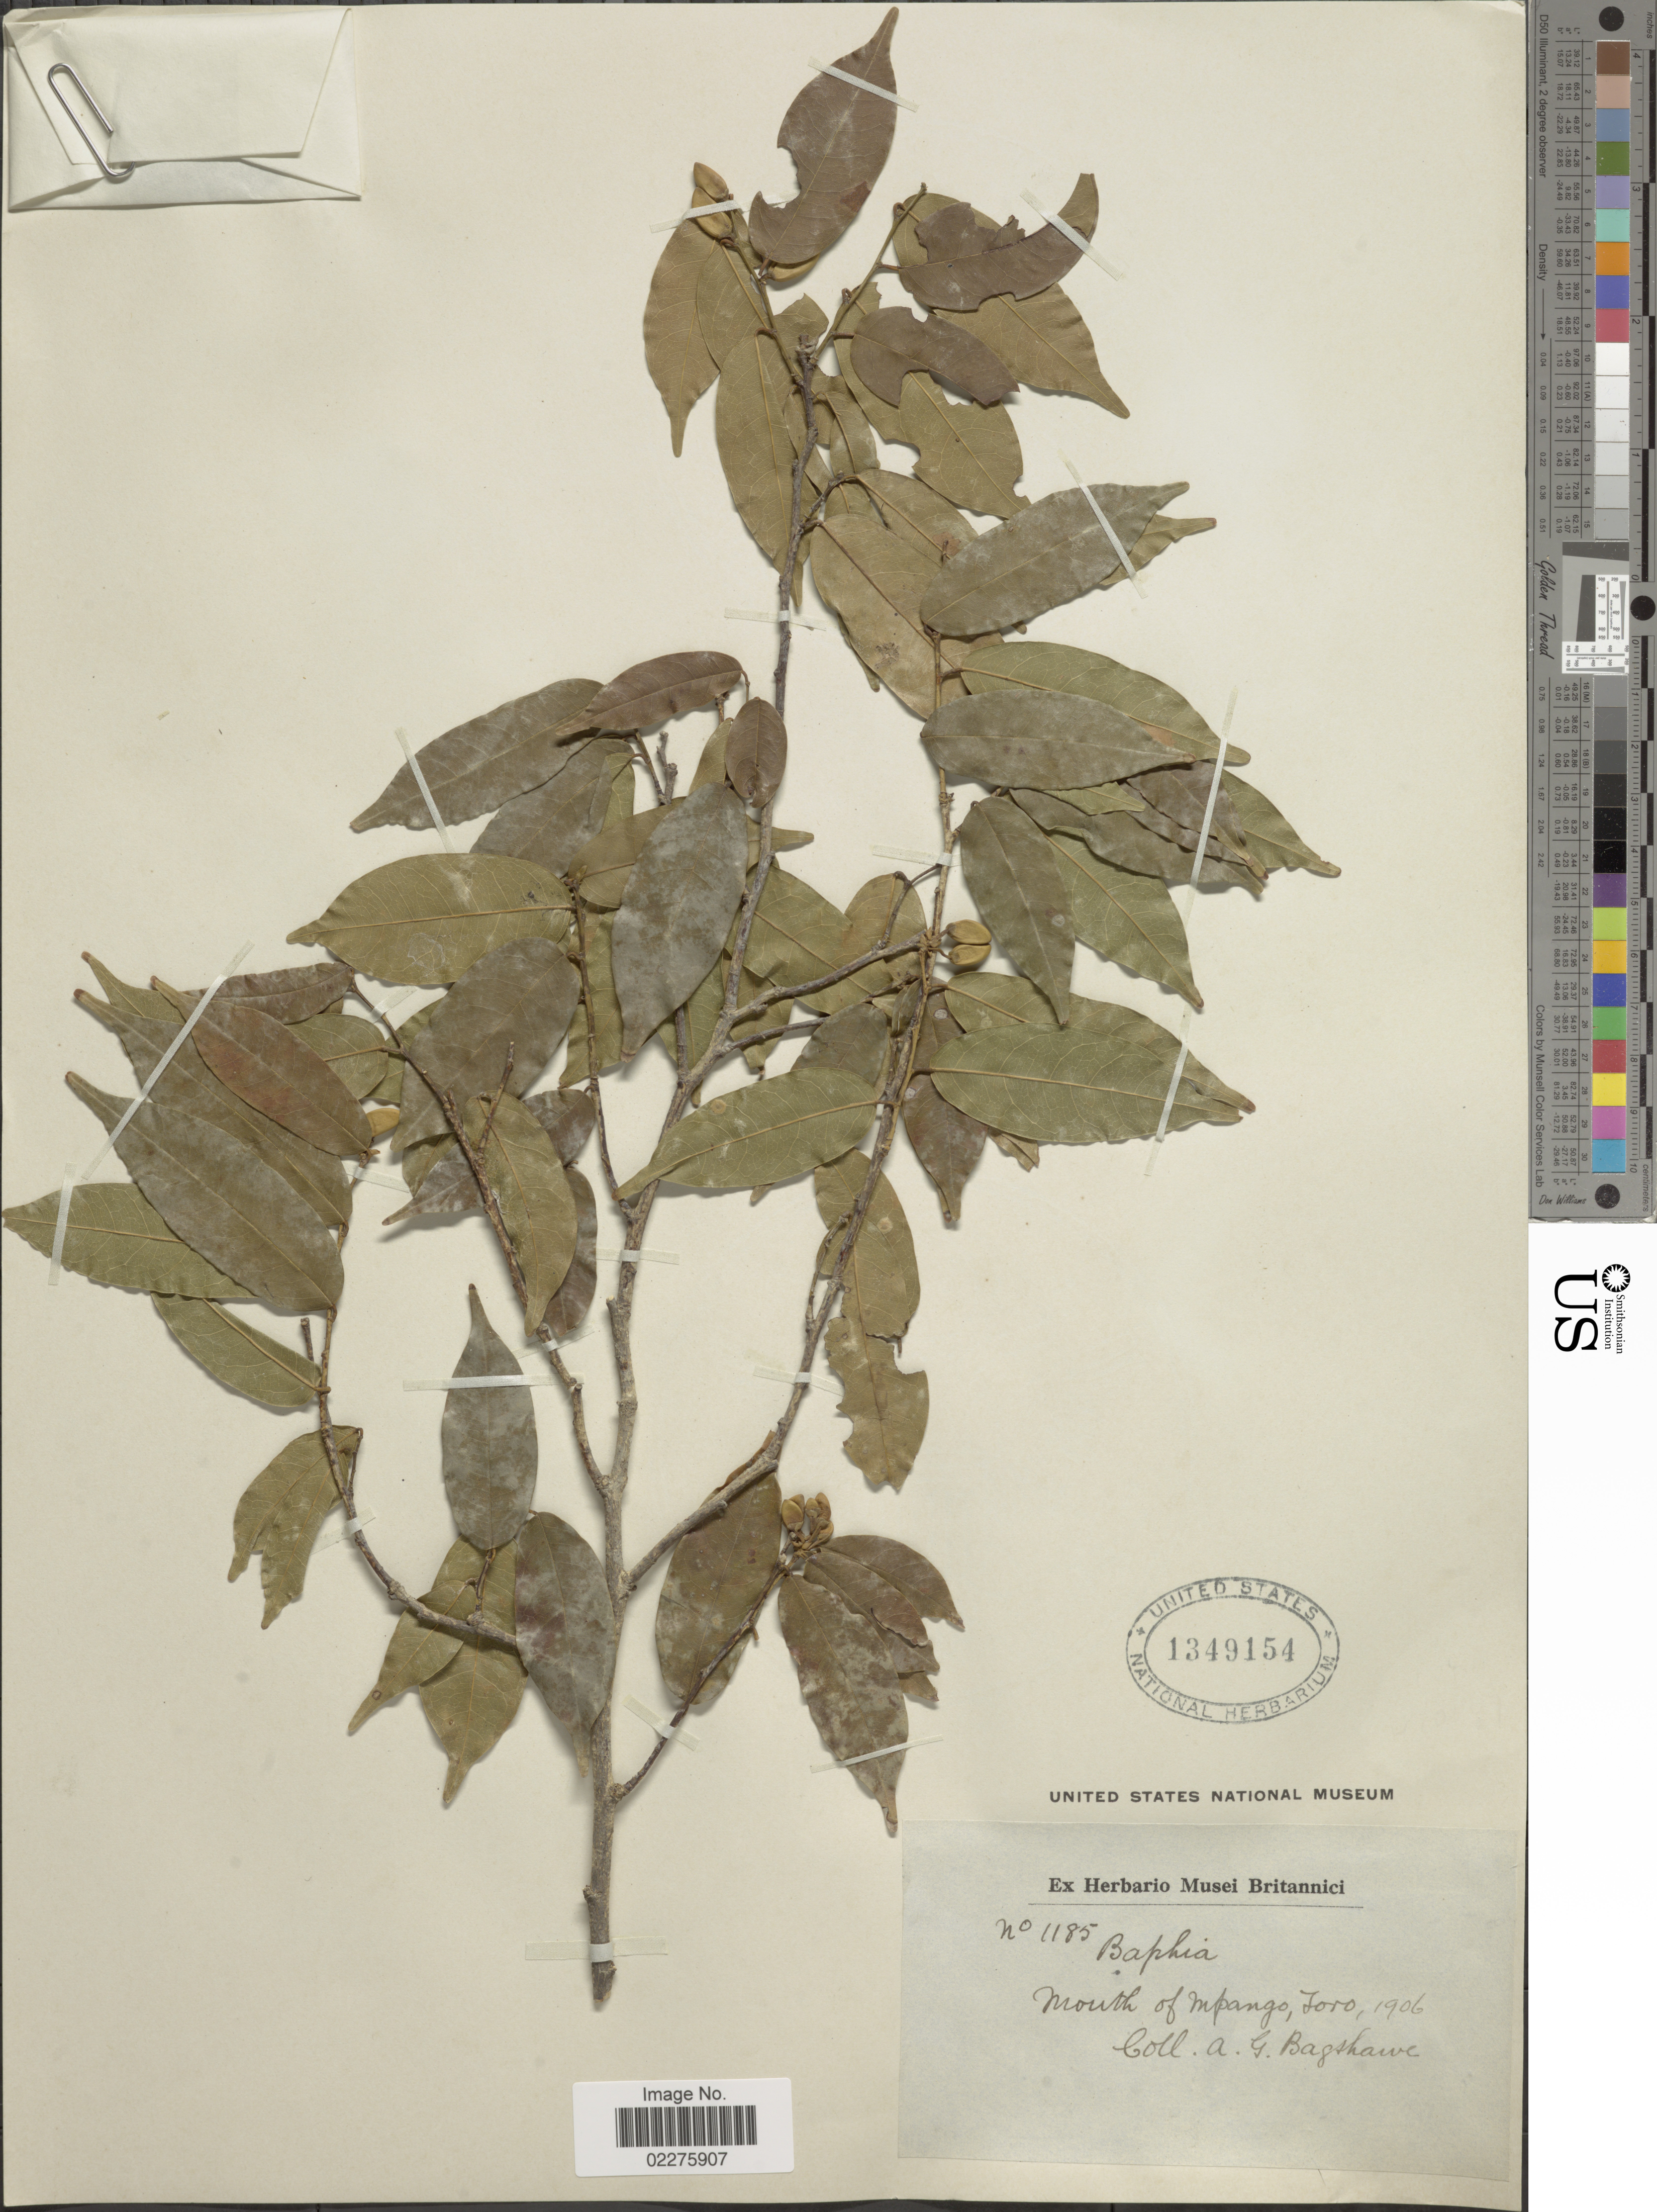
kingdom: Plantae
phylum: Tracheophyta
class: Magnoliopsida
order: Fabales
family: Fabaceae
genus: Baphia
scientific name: Baphia sp.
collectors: A. Bagshawe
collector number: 1185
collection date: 1906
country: Uganda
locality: Mouth of Mpango, Toro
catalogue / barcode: US 1349154